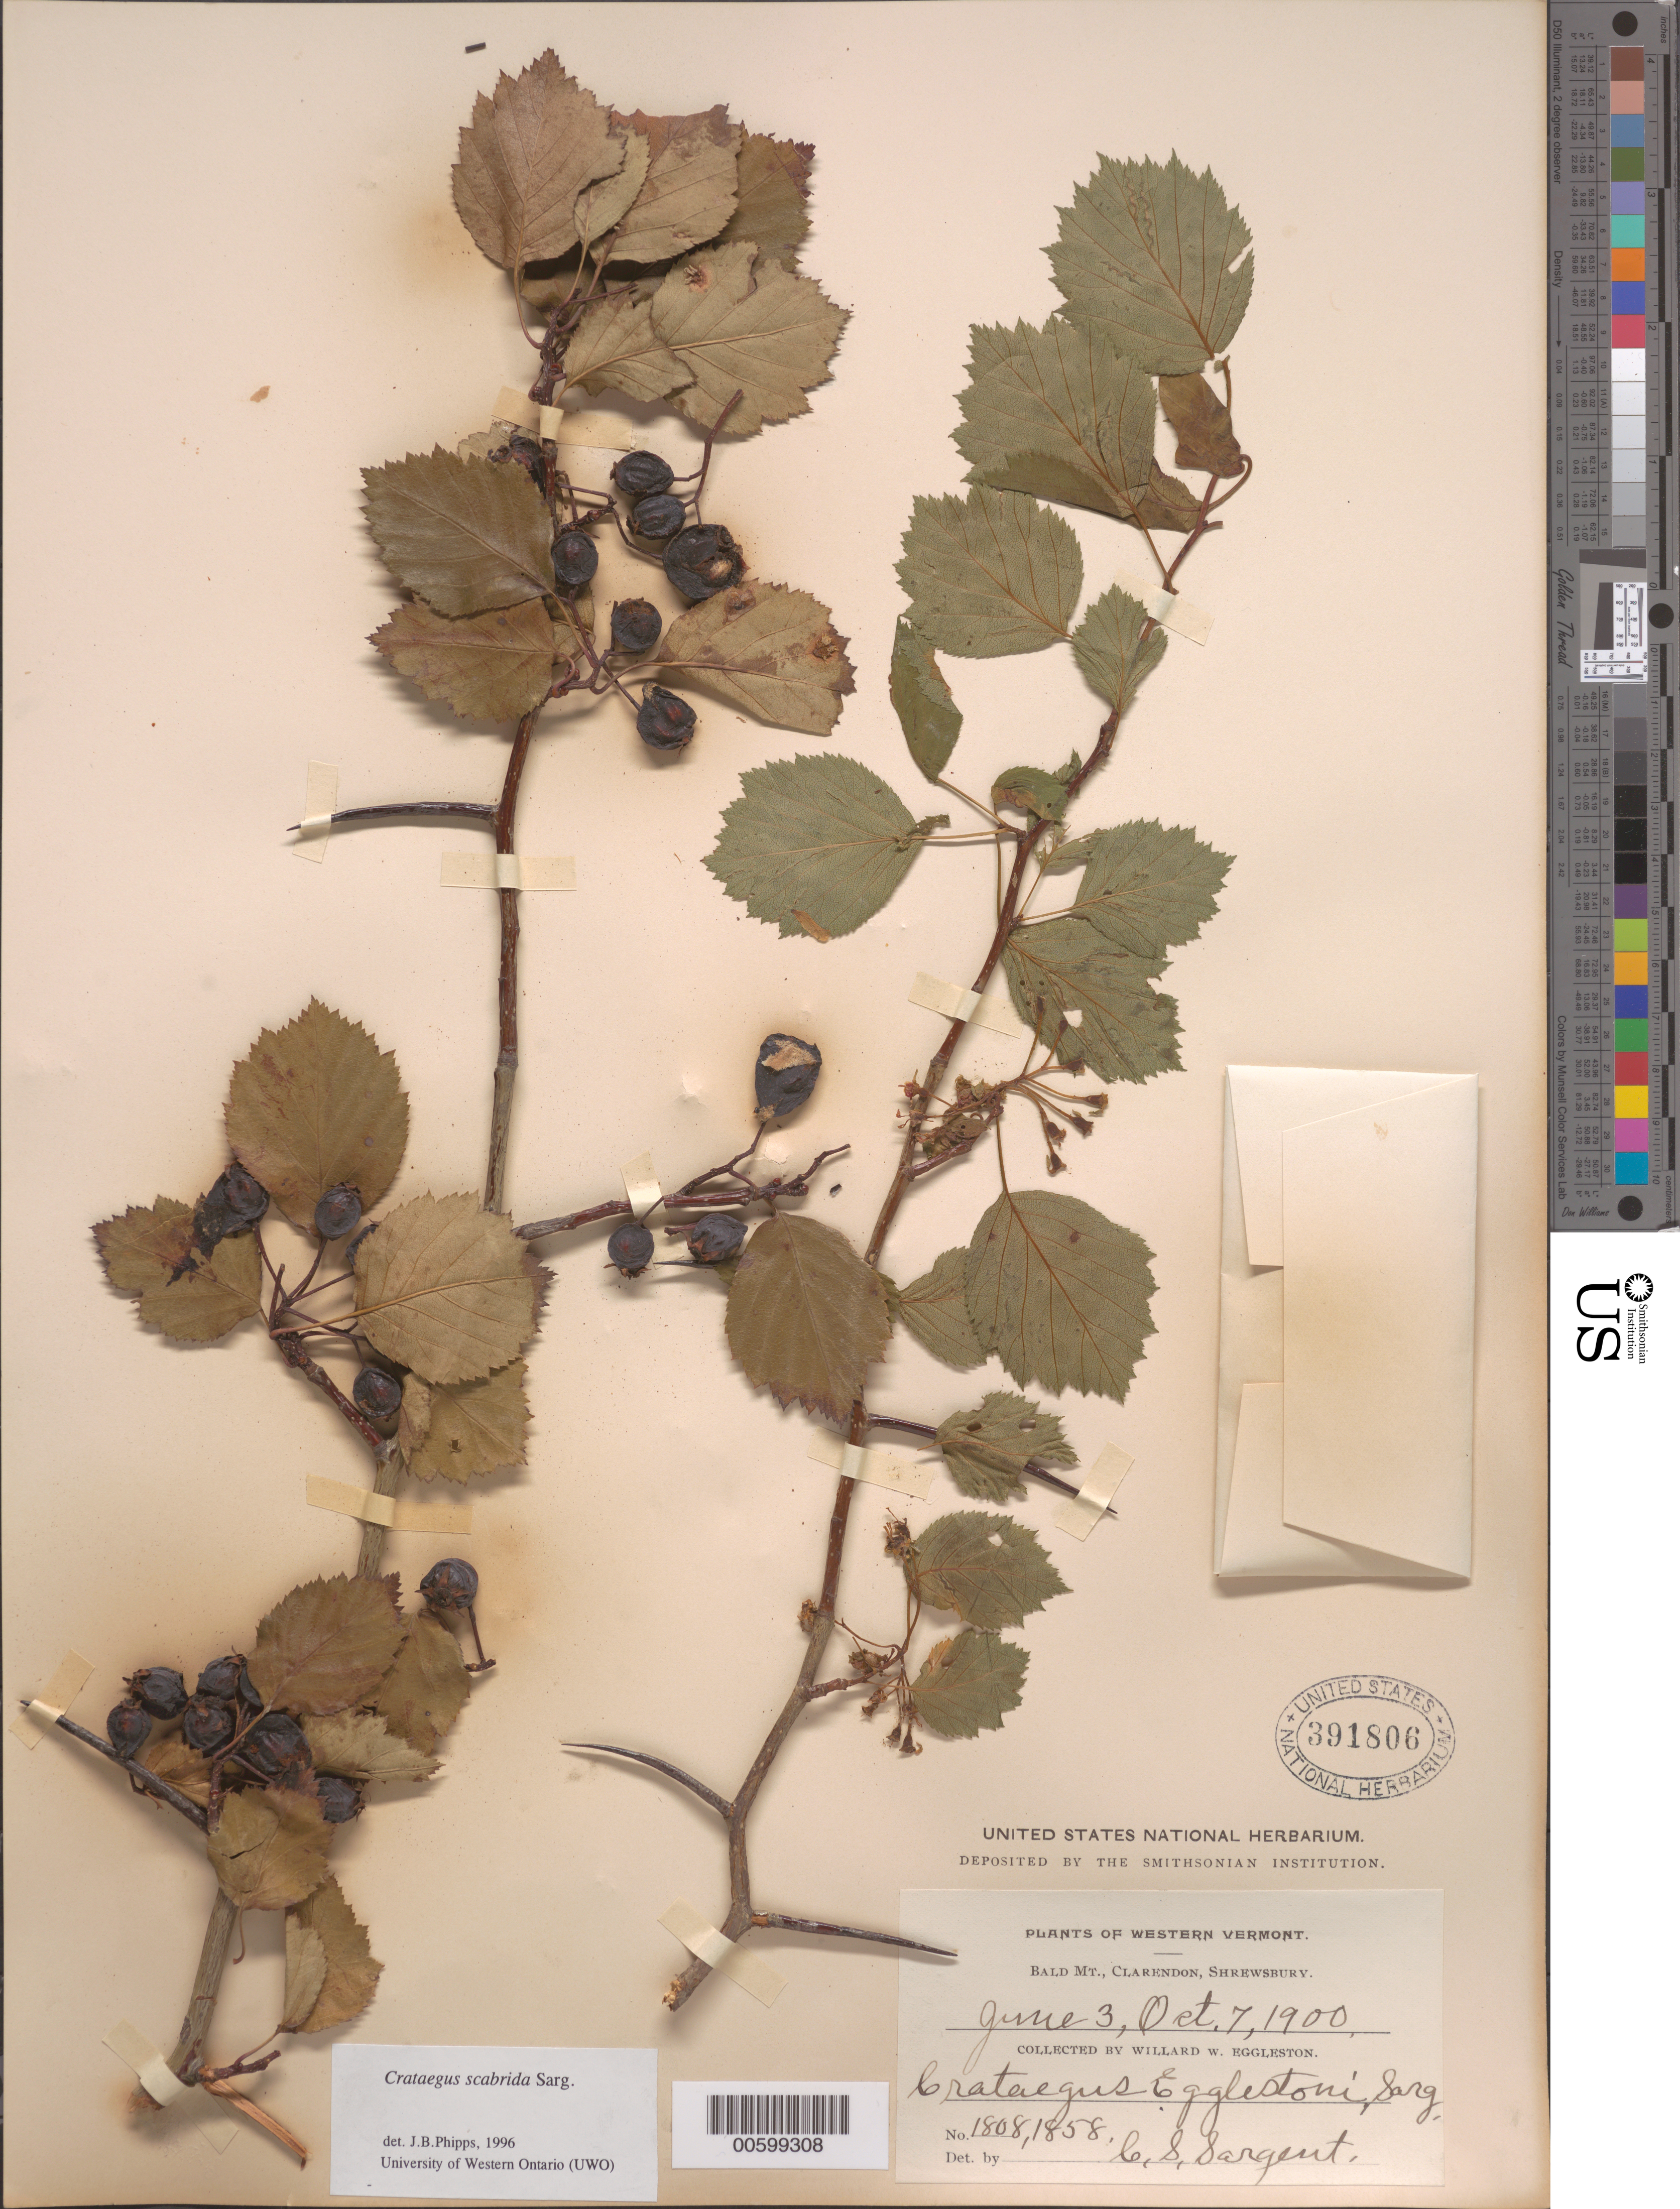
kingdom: Plantae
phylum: Tracheophyta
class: Magnoliopsida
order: Rosales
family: Rosaceae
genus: Crataegus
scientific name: Crataegus scabrida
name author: Sarg.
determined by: Phipps, James B., (UWO), University of Western Ontario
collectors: W. W. Eggleston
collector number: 1808,1858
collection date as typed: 03 Jun 1900 and 07 Oct 1900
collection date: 1900-06-03,1900-10-07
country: United States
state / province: Vermont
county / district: Rutland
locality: Bald Mt., Clarendon, Shrewsbury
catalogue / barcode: US 391806